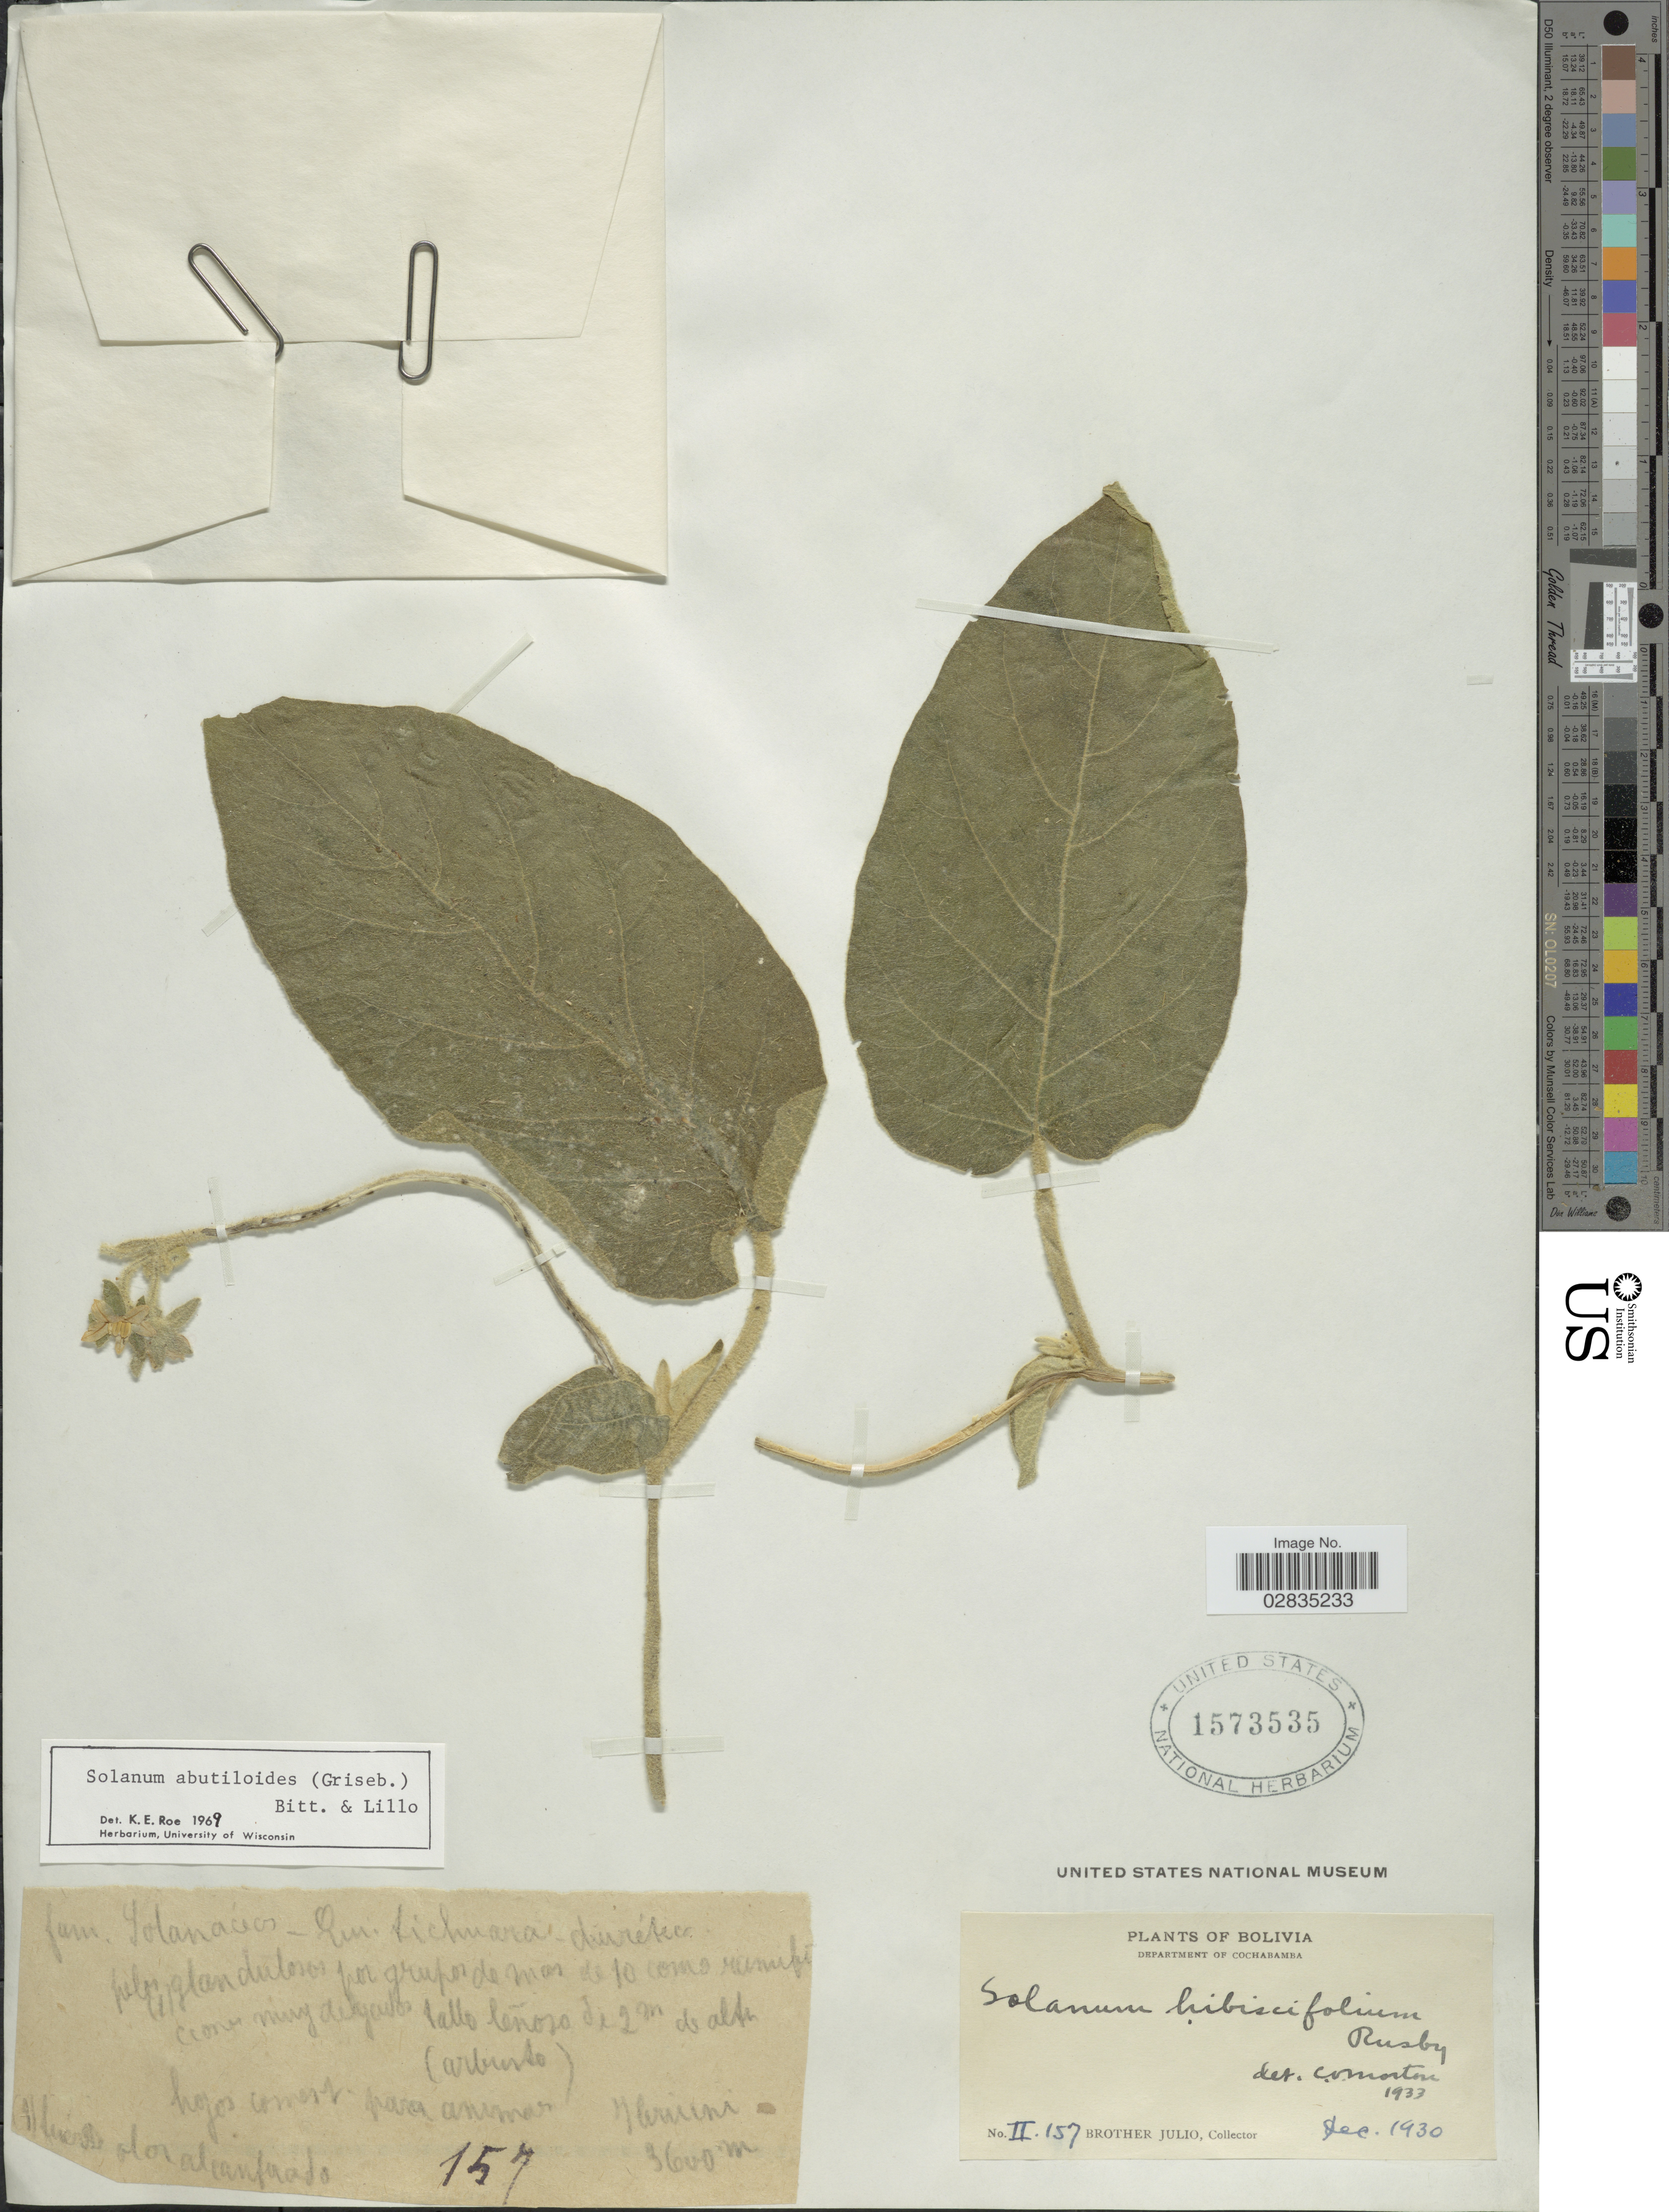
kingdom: Plantae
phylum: Tracheophyta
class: Magnoliopsida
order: Solanales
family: Solanaceae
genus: Solanum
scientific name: Solanum abutiloides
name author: (Griseb.) Bitter & Lillo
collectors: Bro. Julio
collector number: II. 157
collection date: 1930-12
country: Bolivia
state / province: Cochabamba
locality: Department of Cochabamba.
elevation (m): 3600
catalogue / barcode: US 1573535